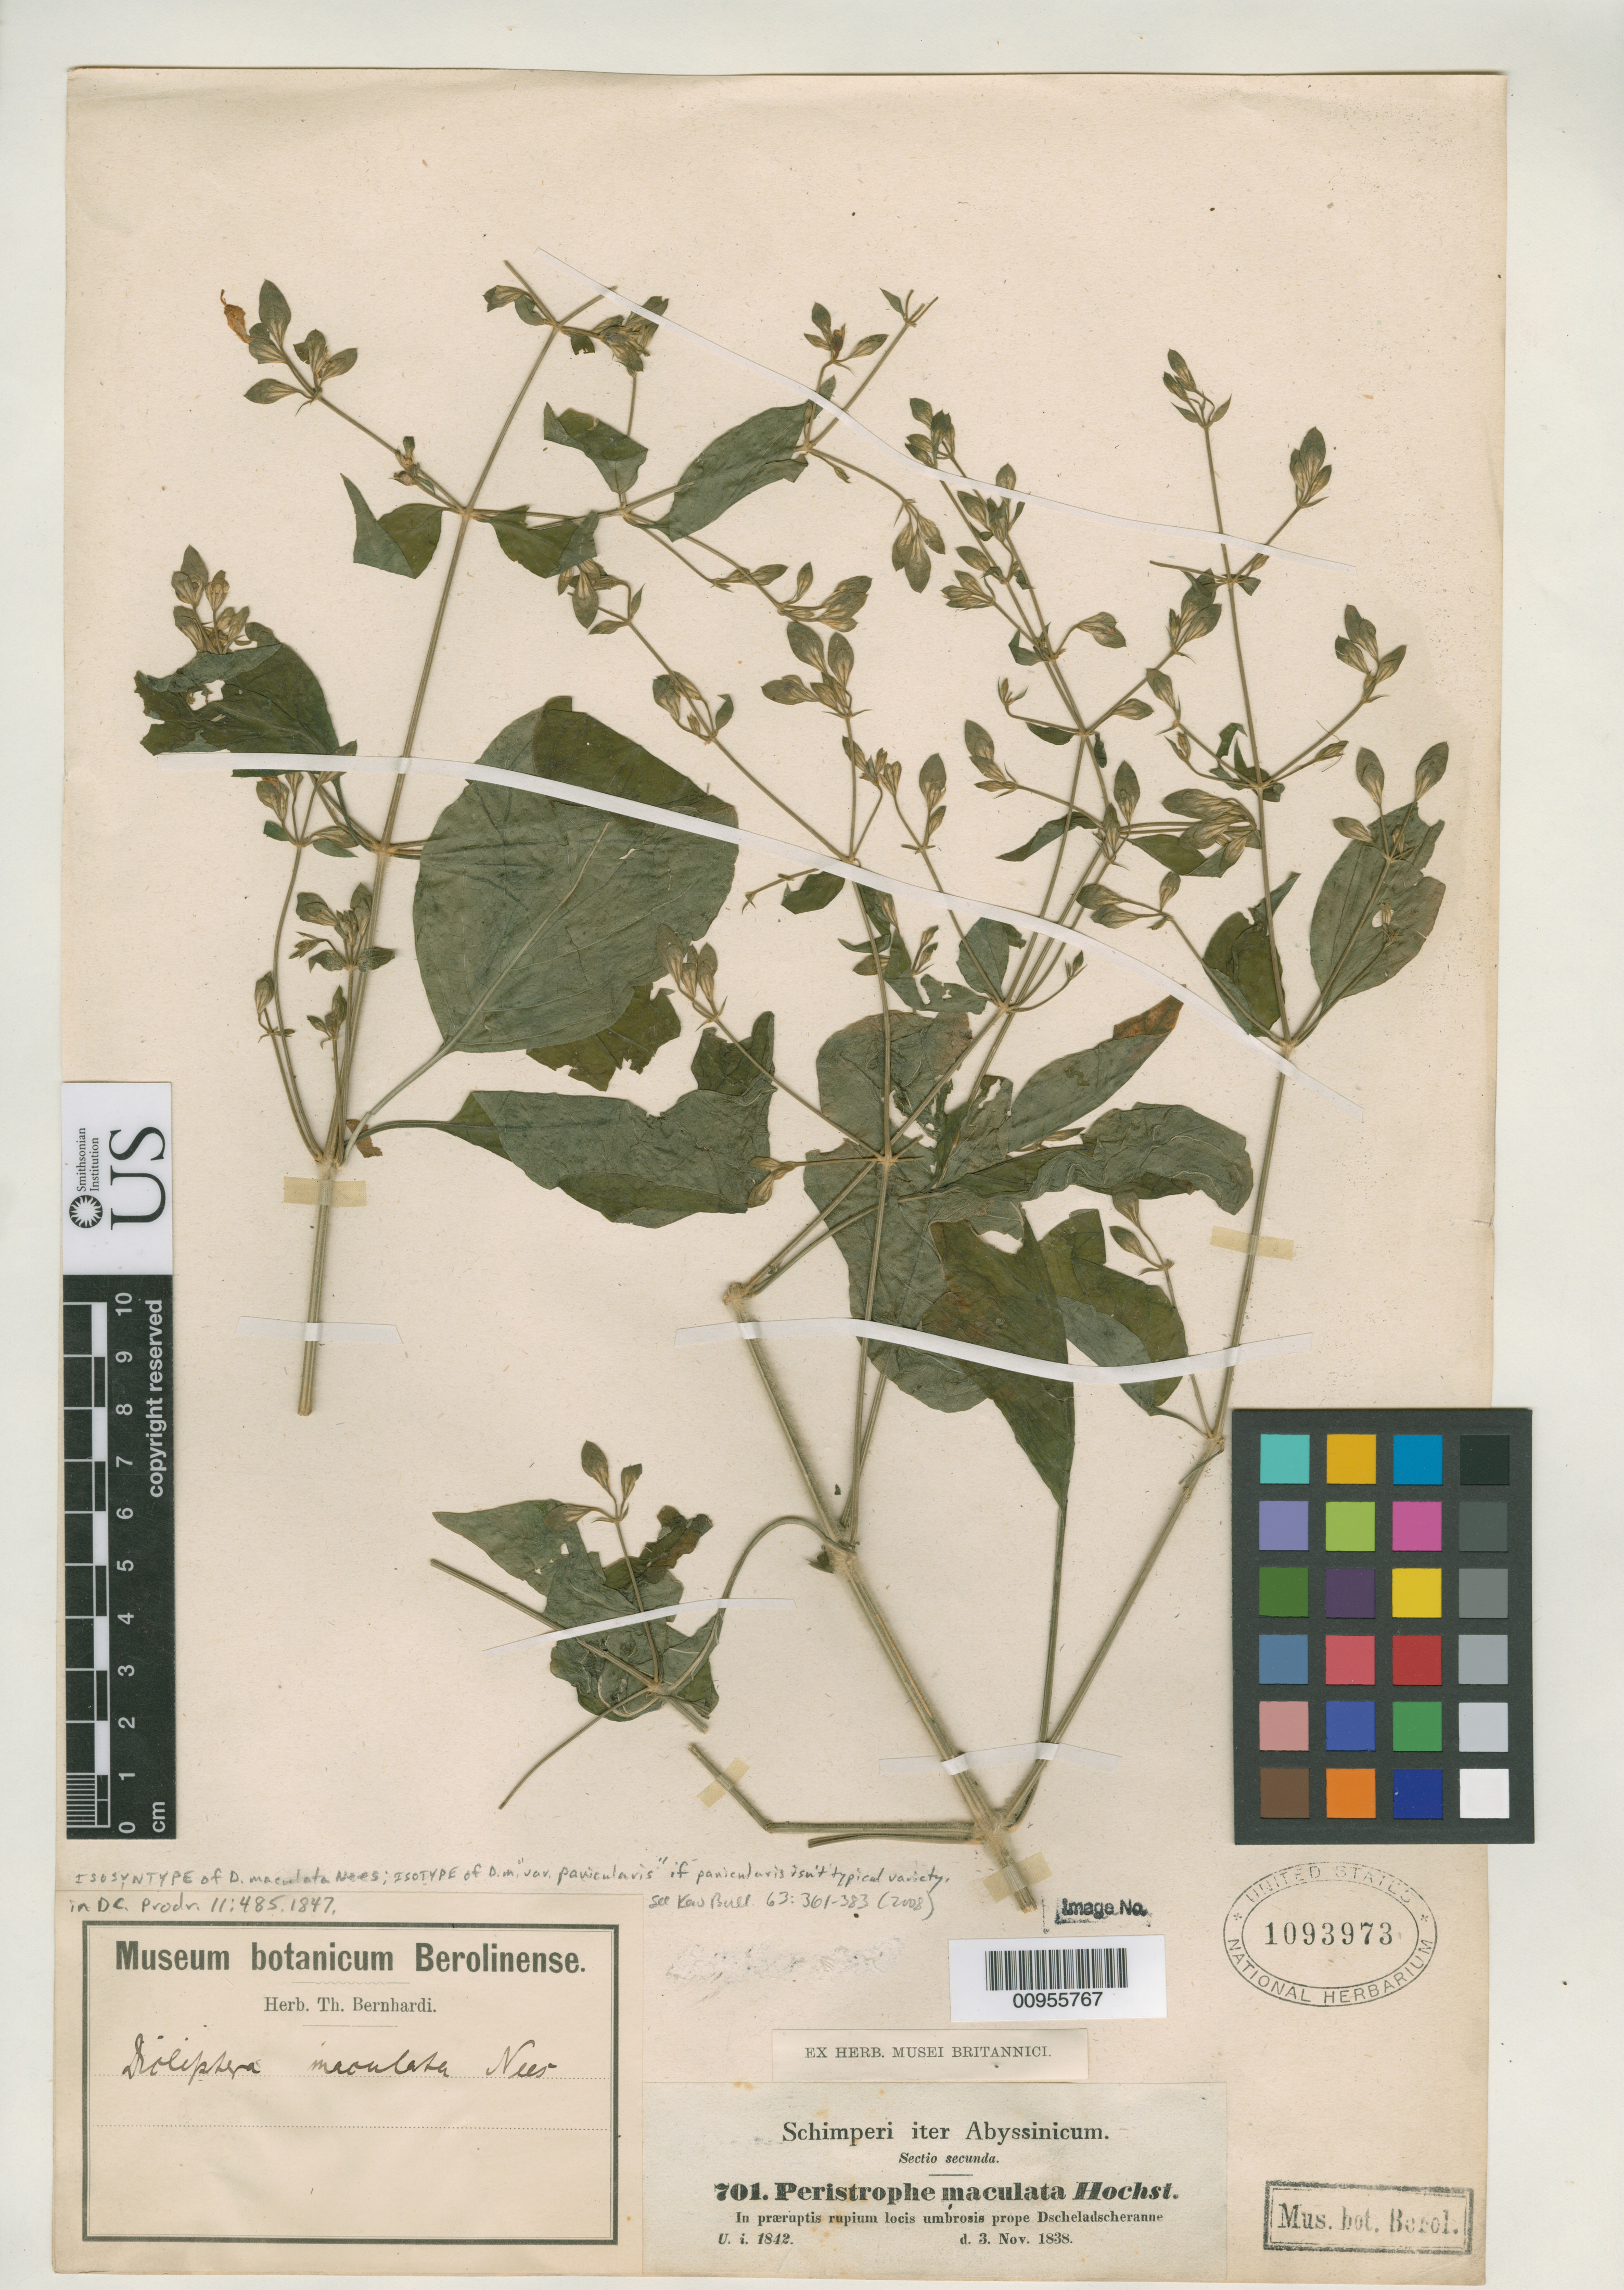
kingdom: Plantae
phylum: Tracheophyta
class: Magnoliopsida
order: Lamiales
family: Acanthaceae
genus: Dicliptera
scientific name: Dicliptera maculata var. panicularis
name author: Nees in DC.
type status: Isotype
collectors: G. W. Schimper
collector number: II 701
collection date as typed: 03 Nov 1838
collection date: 1838-11-03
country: Ethiopia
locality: In praeruptis rupium locis umbrosis prope Dscheladscheranne.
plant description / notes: Typical variety, superfluous. See treatment by Darbyshire, Kew Bull. 63: 361-383 (2008).; Also a type of Dicliptera maculata Nees.; See treatment by Darbyshire, Kew Bull. 63: 361-383 (2008).; Also a type of Dicliptera maculata var. panicularis Nees, nom. illeg. superfl. (typical variety).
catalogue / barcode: US 1093973